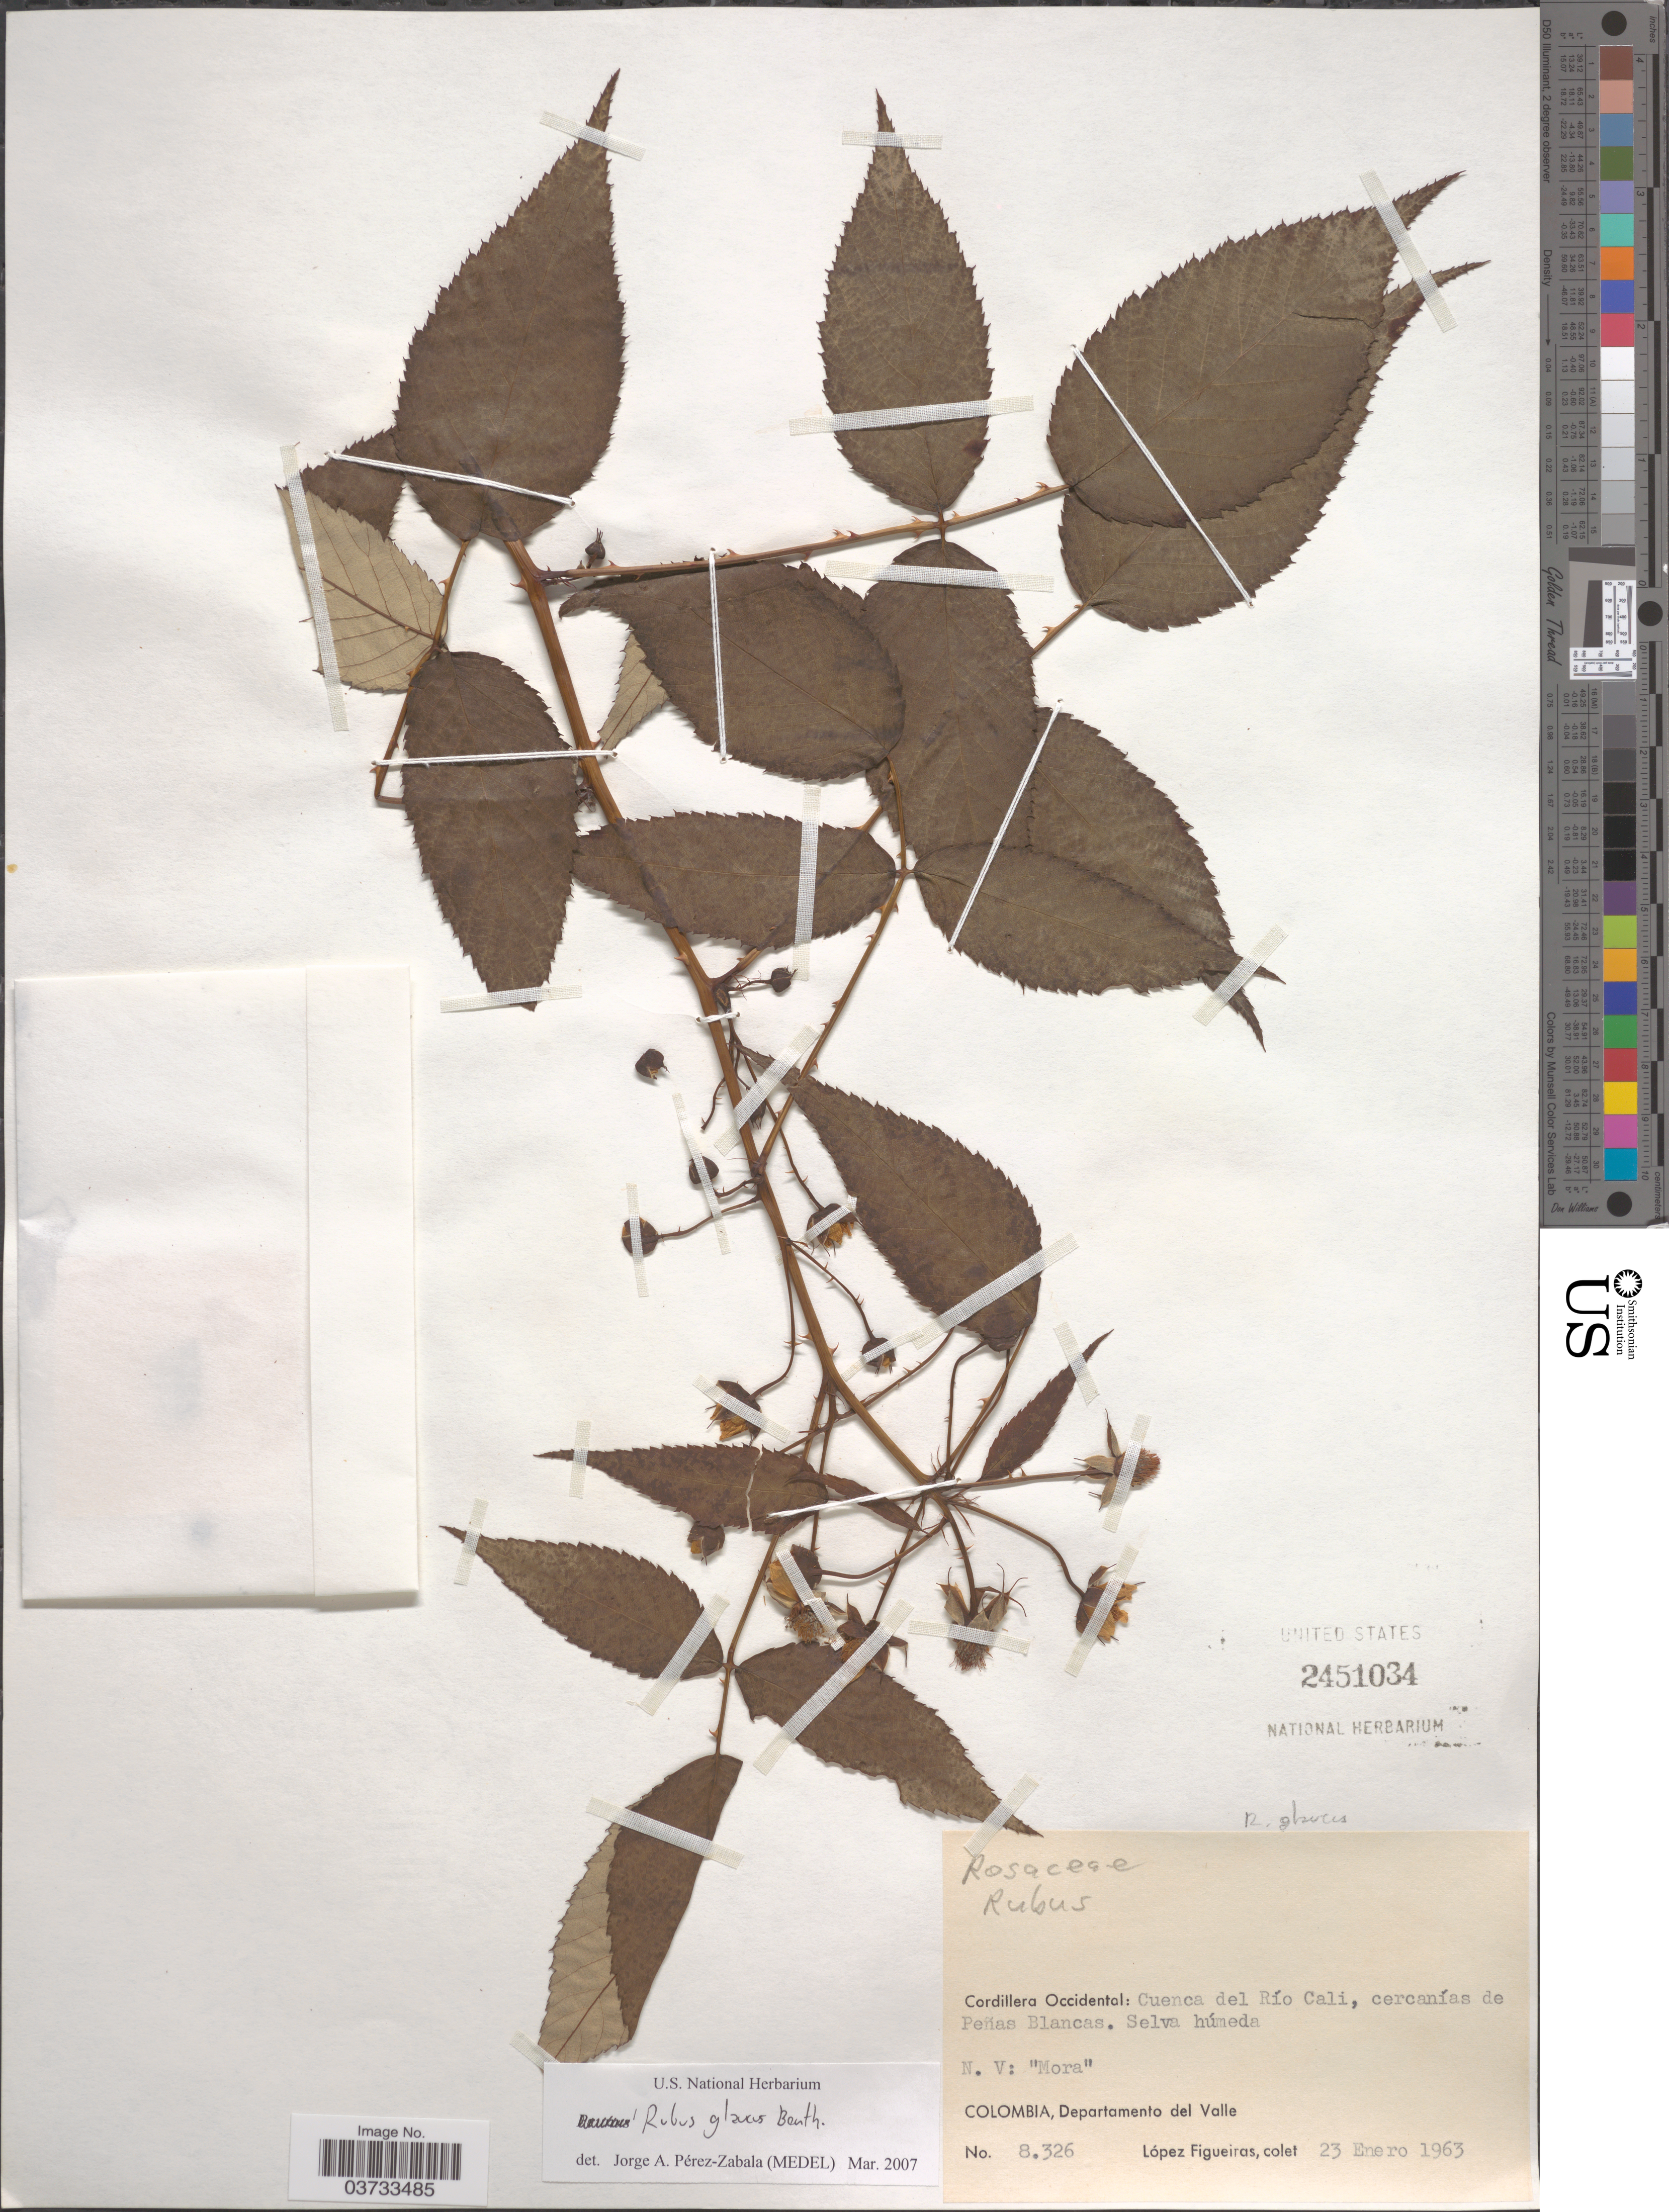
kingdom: Plantae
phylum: Tracheophyta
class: Magnoliopsida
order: Rosales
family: Rosaceae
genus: Rubus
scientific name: Rubus glaucus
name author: Benth.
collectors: M. López Figueiras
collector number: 8326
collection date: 1963-01-23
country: Colombia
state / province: Valle del Cauca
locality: Cordillera Occidental: Cuenca del Río Cali, cercanías de Peñas Blancas.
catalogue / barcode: US 2451034